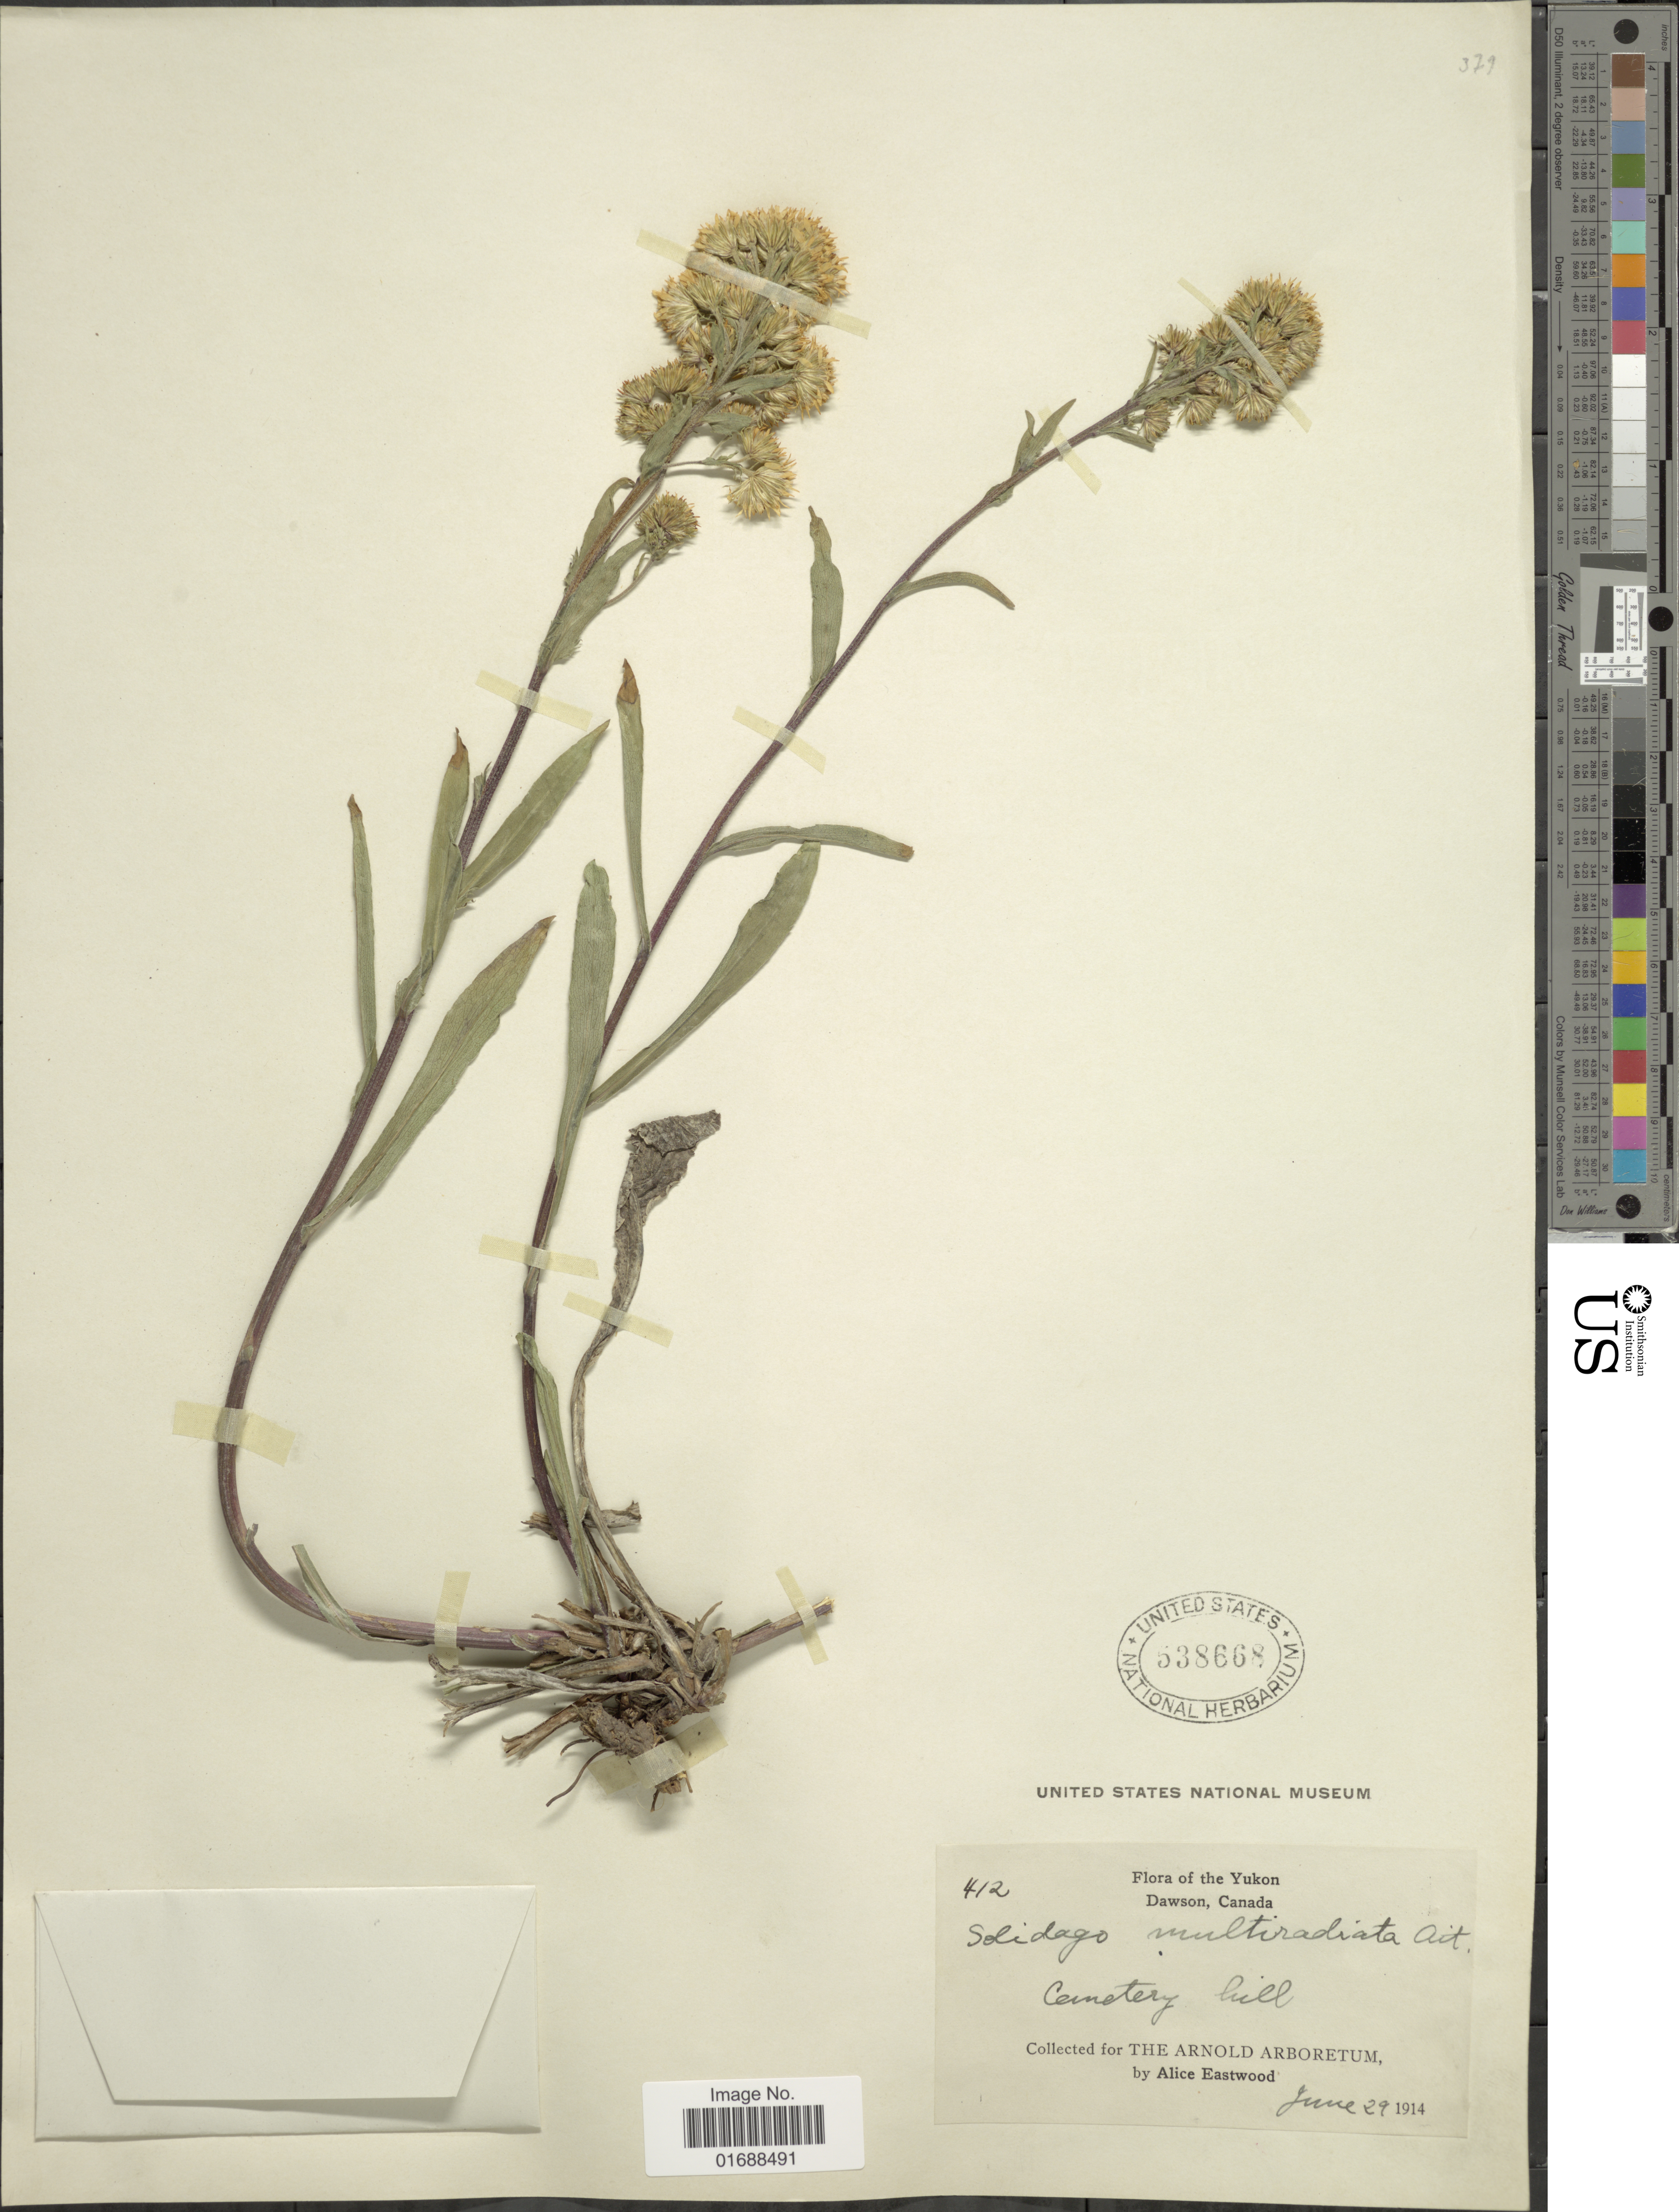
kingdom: Plantae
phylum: Tracheophyta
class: Magnoliopsida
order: Asterales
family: Asteraceae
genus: Solidago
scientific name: Solidago multiradiata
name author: Aiton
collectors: A. Eastwood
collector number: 412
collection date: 1914-06-29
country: Canada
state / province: Yukon Territory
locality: Dawson, Cemetery Hill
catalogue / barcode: US 538668